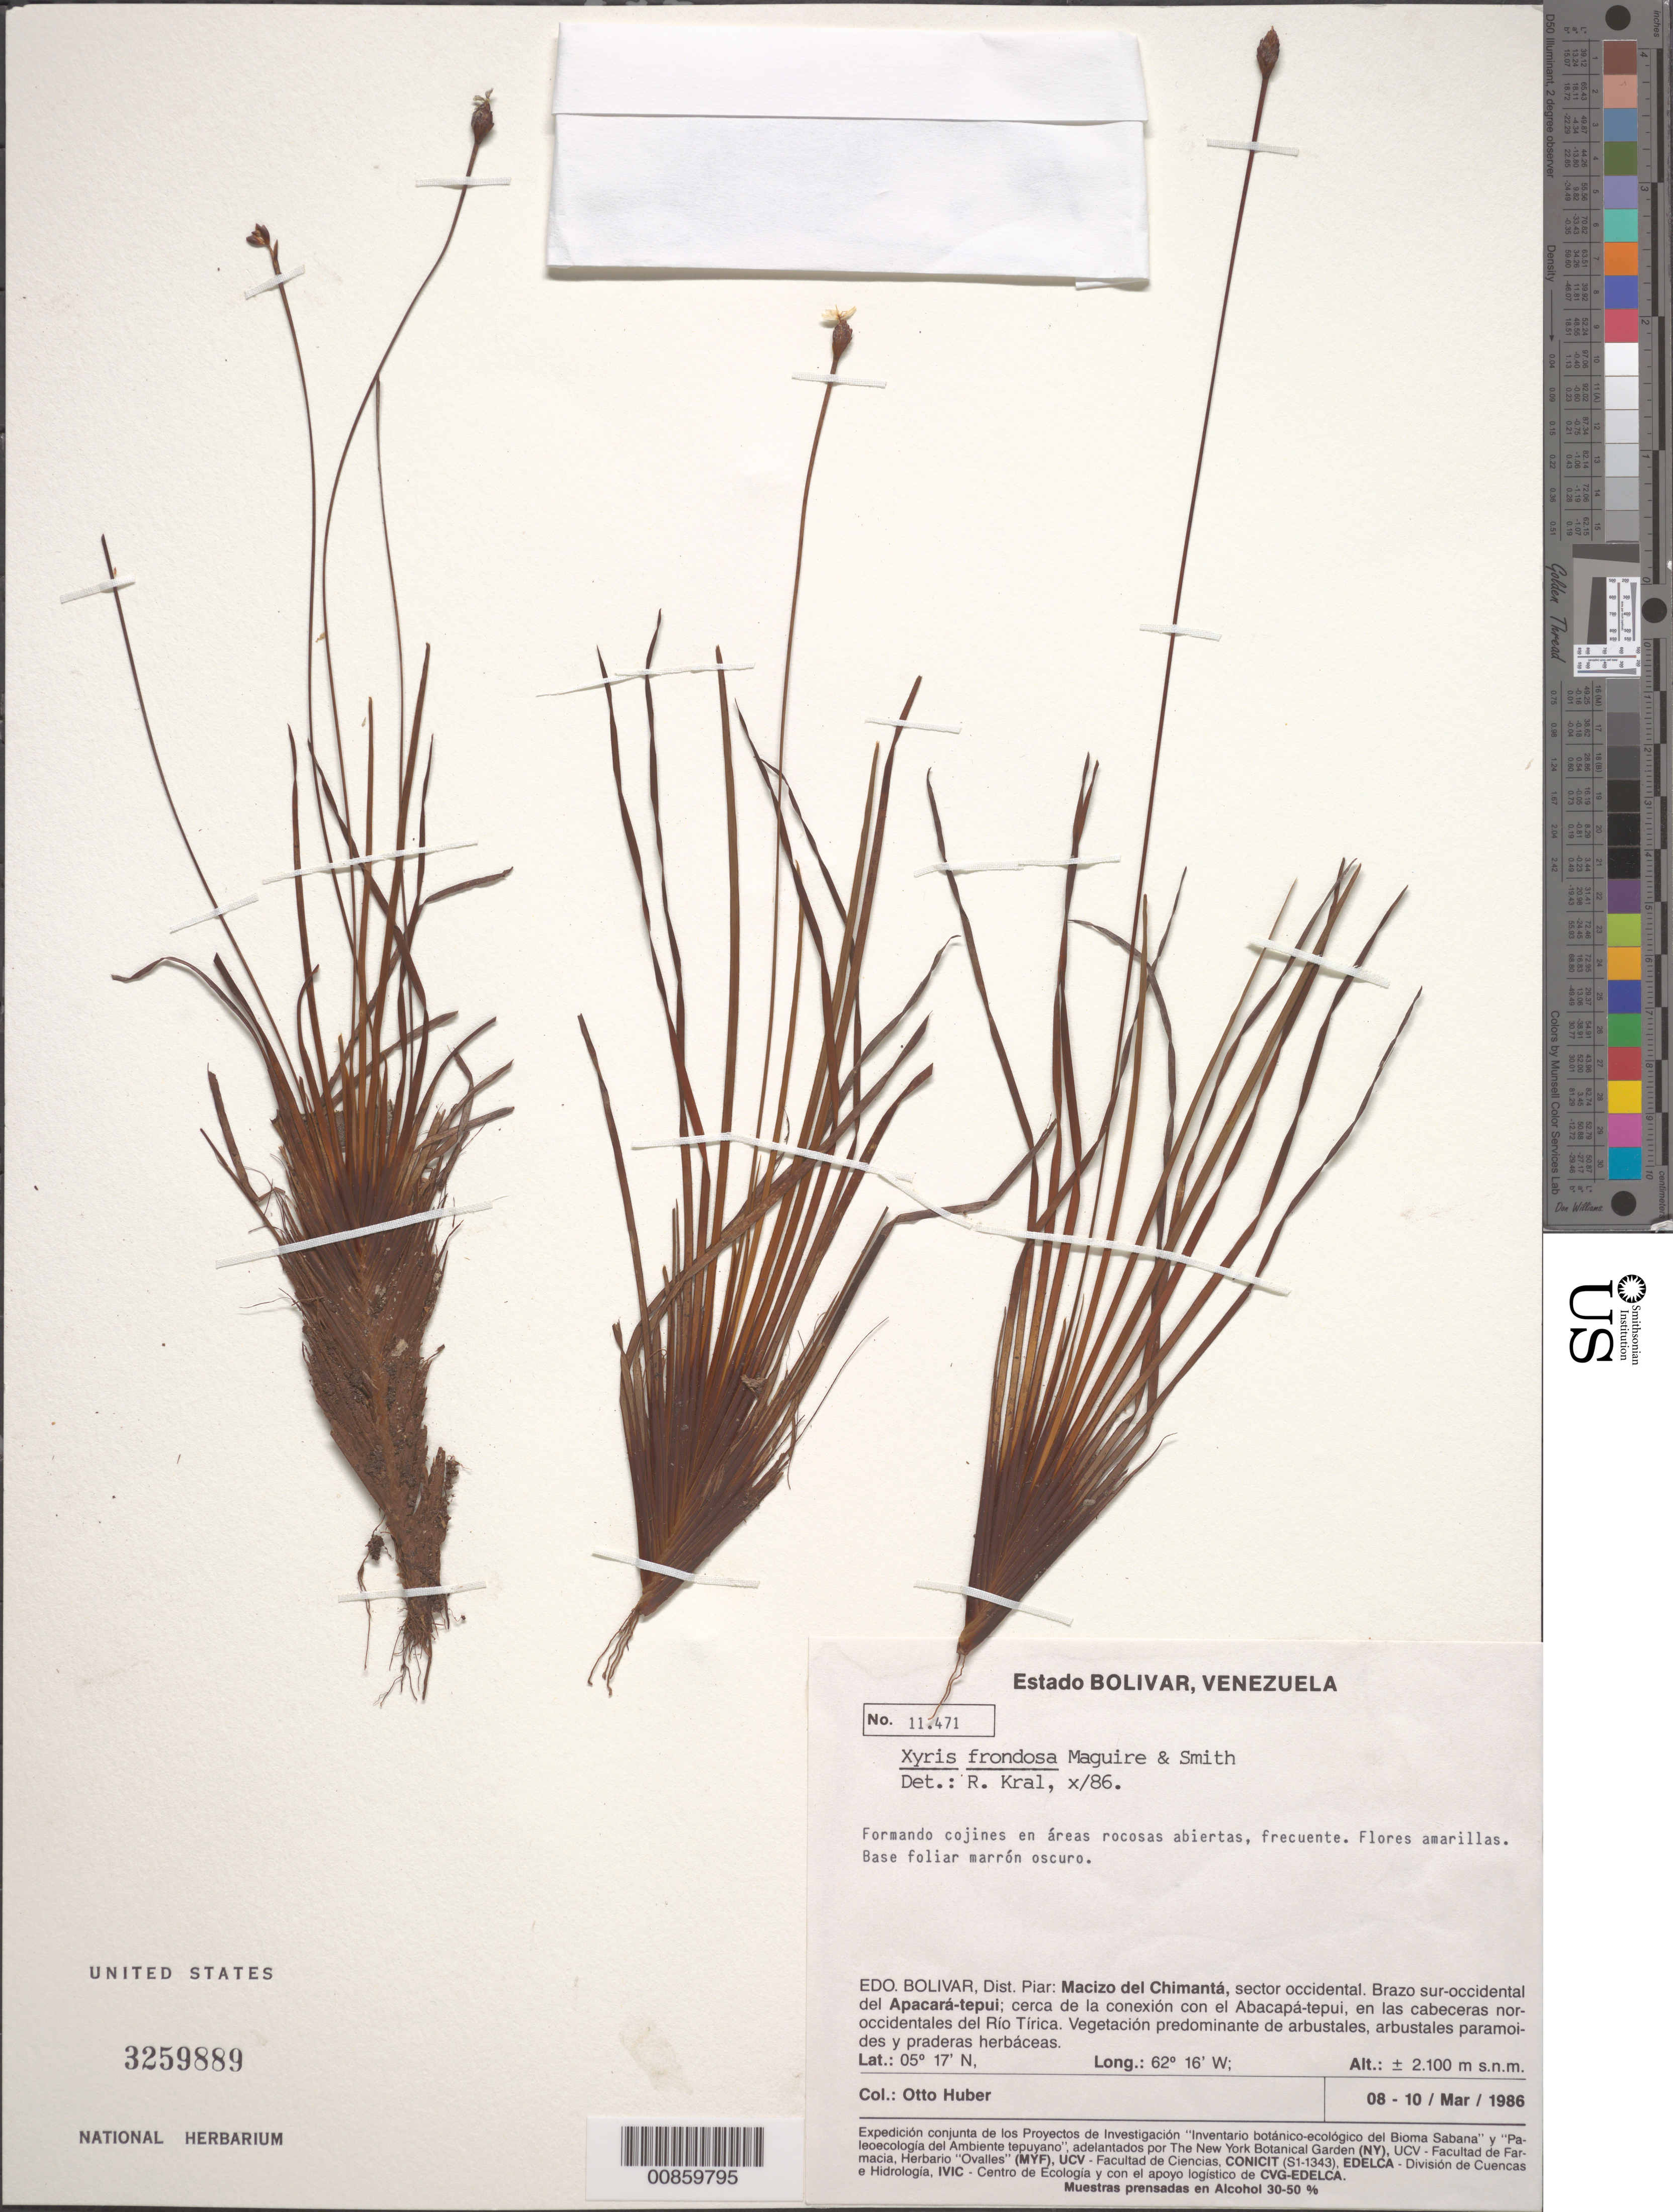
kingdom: Plantae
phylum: Tracheophyta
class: Liliopsida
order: Poales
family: Xyridaceae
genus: Xyris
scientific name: Xyris frondosa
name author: Maguire & L.B. Sm.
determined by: Kral, Robert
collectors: O. Huber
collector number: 11471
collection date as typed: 8-Mar-86 to 10-Mar-86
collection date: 1986-03-08/1986-03-10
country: Venezuela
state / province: Bolívar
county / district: Piar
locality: Macizo del Chimantá, sector occidental, brazo sur-occidental del Apacara-tepuí, cerca de la conexion con el Abacapa-tepuí, en las cabecereas nor-occidentales del Río Tirica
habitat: Vegetación predominante de arbustales, arbustales paramoides y praderas herbáceas. En áreas rocosas abiertas.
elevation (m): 2100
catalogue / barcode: US 3259889